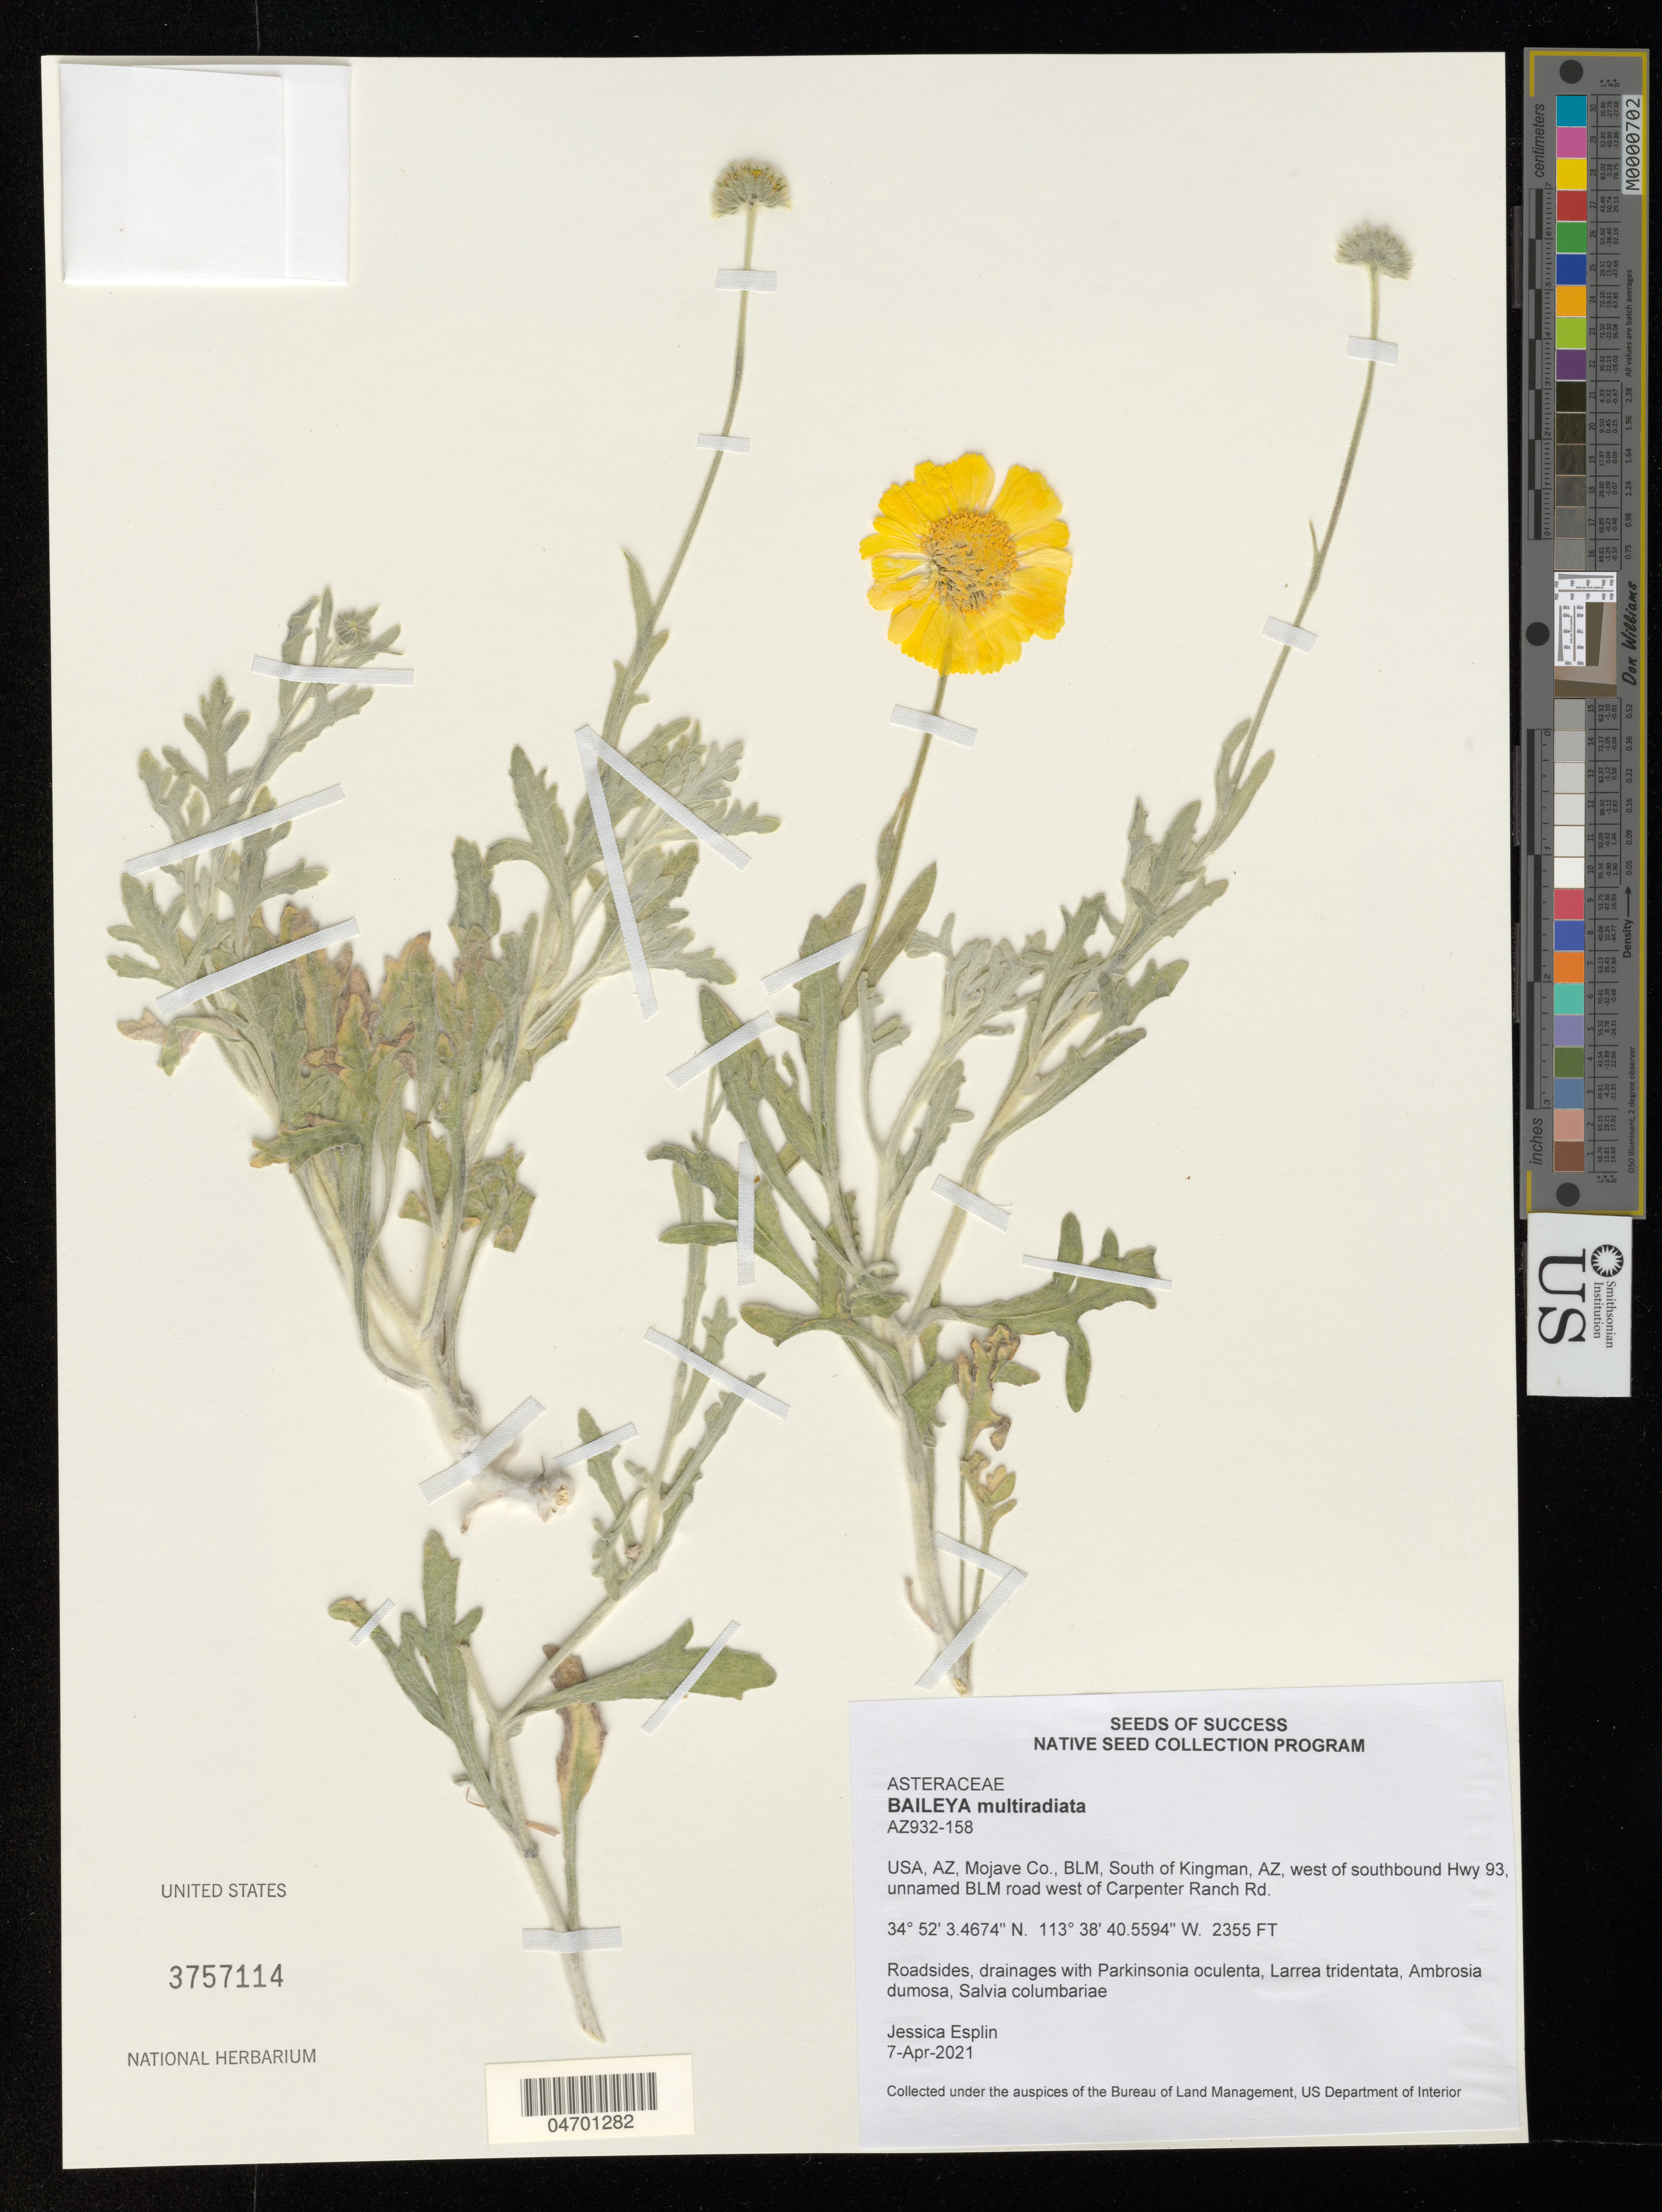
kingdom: Plantae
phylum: Tracheophyta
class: Magnoliopsida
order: Asterales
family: Asteraceae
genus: Baileya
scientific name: Baileya multiradiata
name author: Harv. & A. Gray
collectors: A. Ron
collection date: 2021-04-07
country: United States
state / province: Arizona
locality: AZ, Mojave Co., BLM, South of Kingman, west of southbound Hwy 93, unnamed BLM road west of Carpenter Ranch Rd.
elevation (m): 718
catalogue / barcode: US 3757114